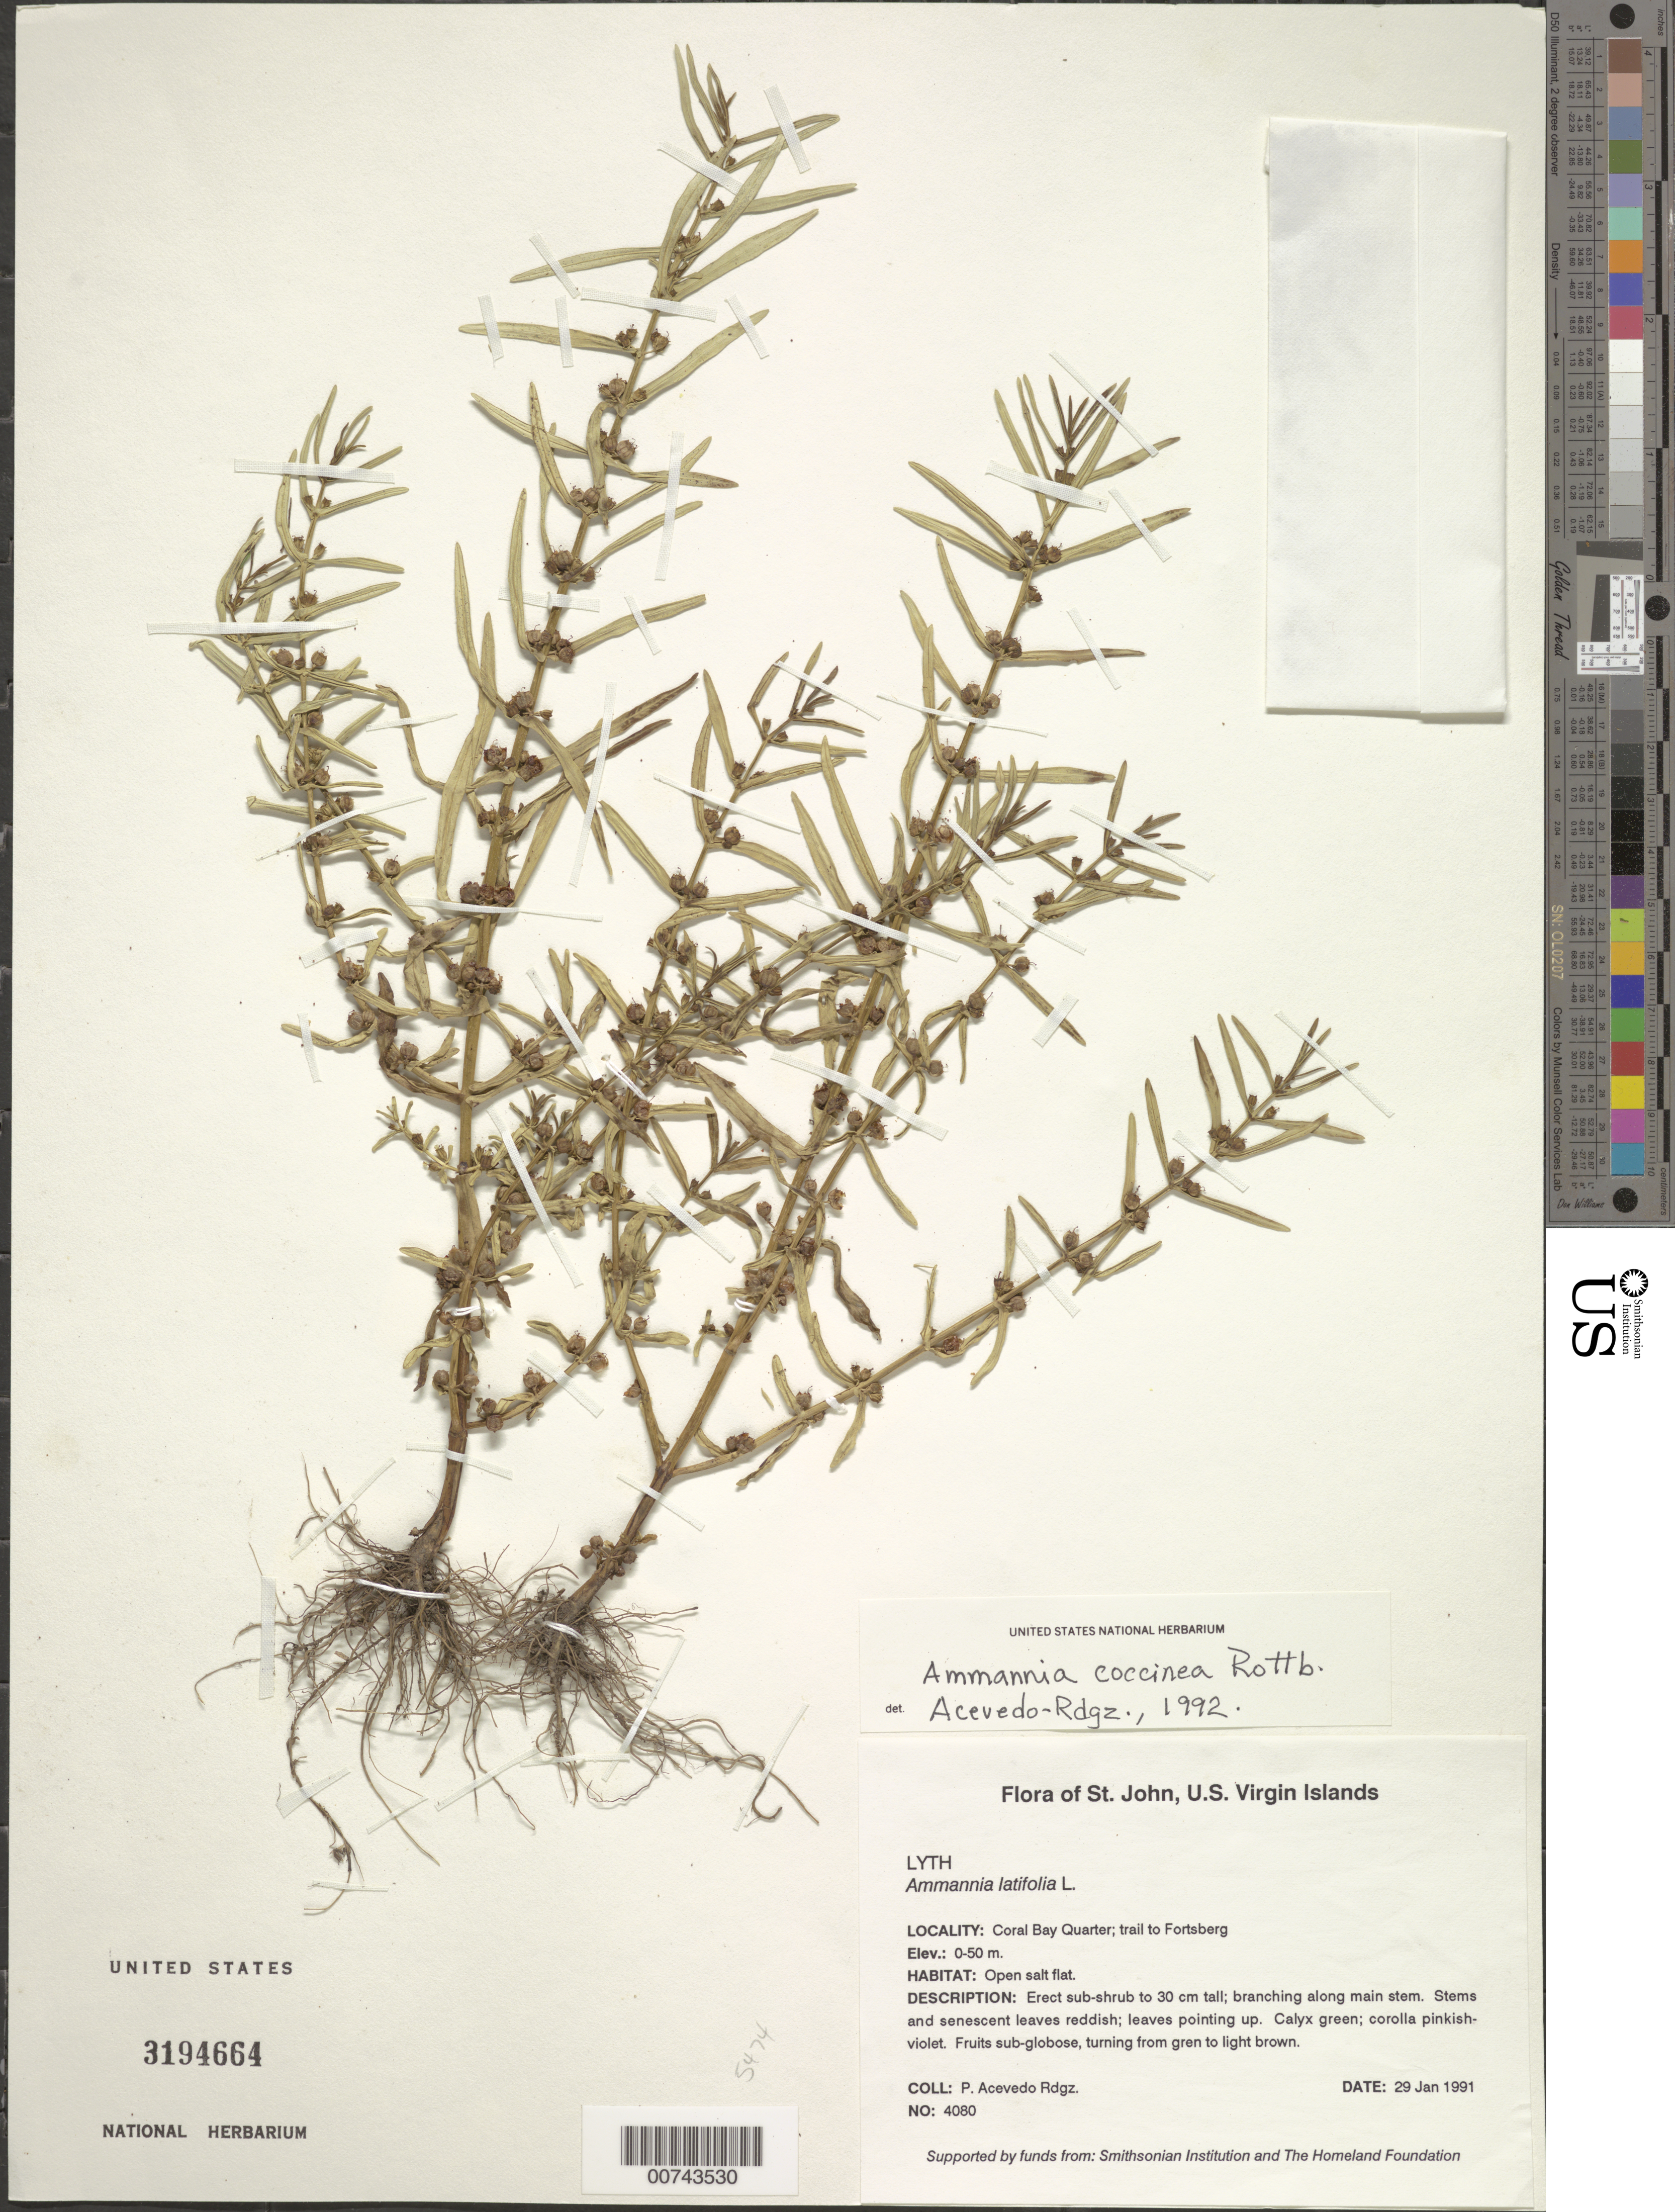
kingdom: Plantae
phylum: Tracheophyta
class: Magnoliopsida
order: Myrtales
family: Lythraceae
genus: Ammannia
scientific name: Ammannia coccinea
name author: Rottb.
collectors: P. Acevedo-Rodr.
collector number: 4080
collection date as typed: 29 Jan 1991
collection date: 1991-01-29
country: U.S. Virgin Islands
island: St. John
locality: Coral Bay Quarter; trail to Fortsberg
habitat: Open salt flat.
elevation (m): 0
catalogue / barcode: US 3194664